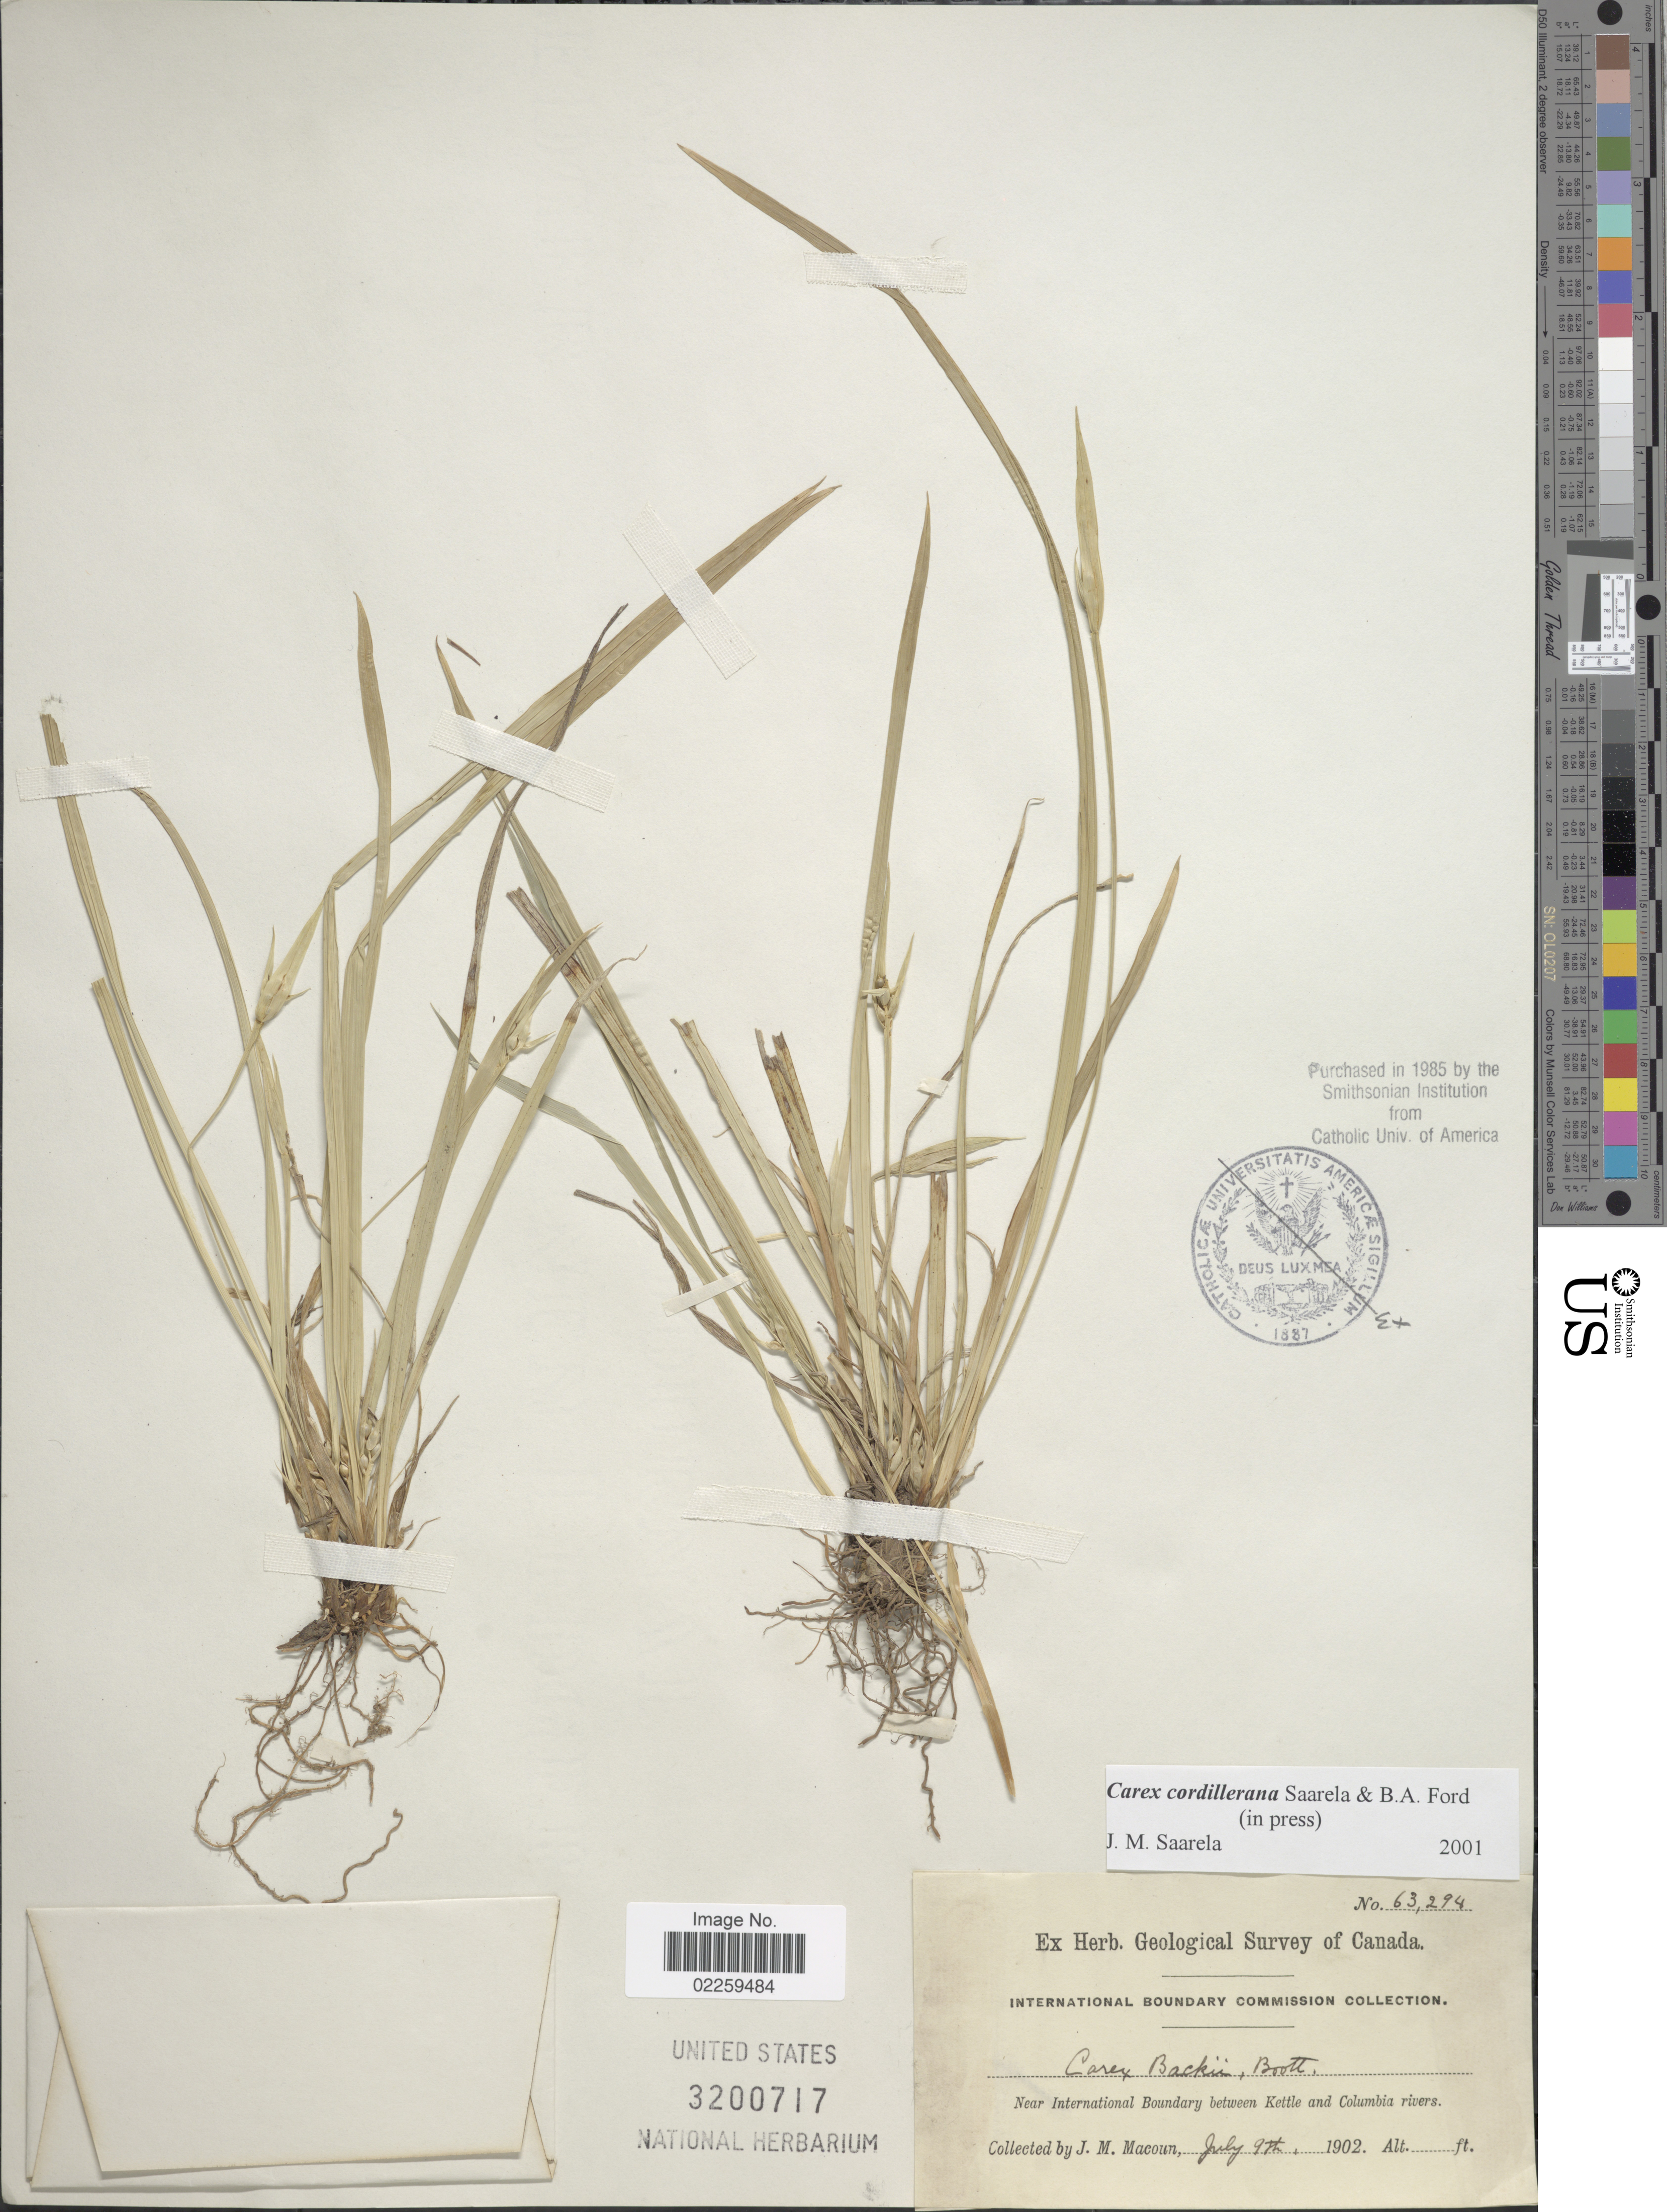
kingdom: Plantae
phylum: Tracheophyta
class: Liliopsida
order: Poales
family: Cyperaceae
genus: Carex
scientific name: Carex cordillerana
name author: Saarela & B.A. Ford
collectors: J. M. Macoun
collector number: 63294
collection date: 1902-07-09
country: Canada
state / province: British Columbia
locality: Near international Boundary between Kettle and Columbia rivers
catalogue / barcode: US 3200717